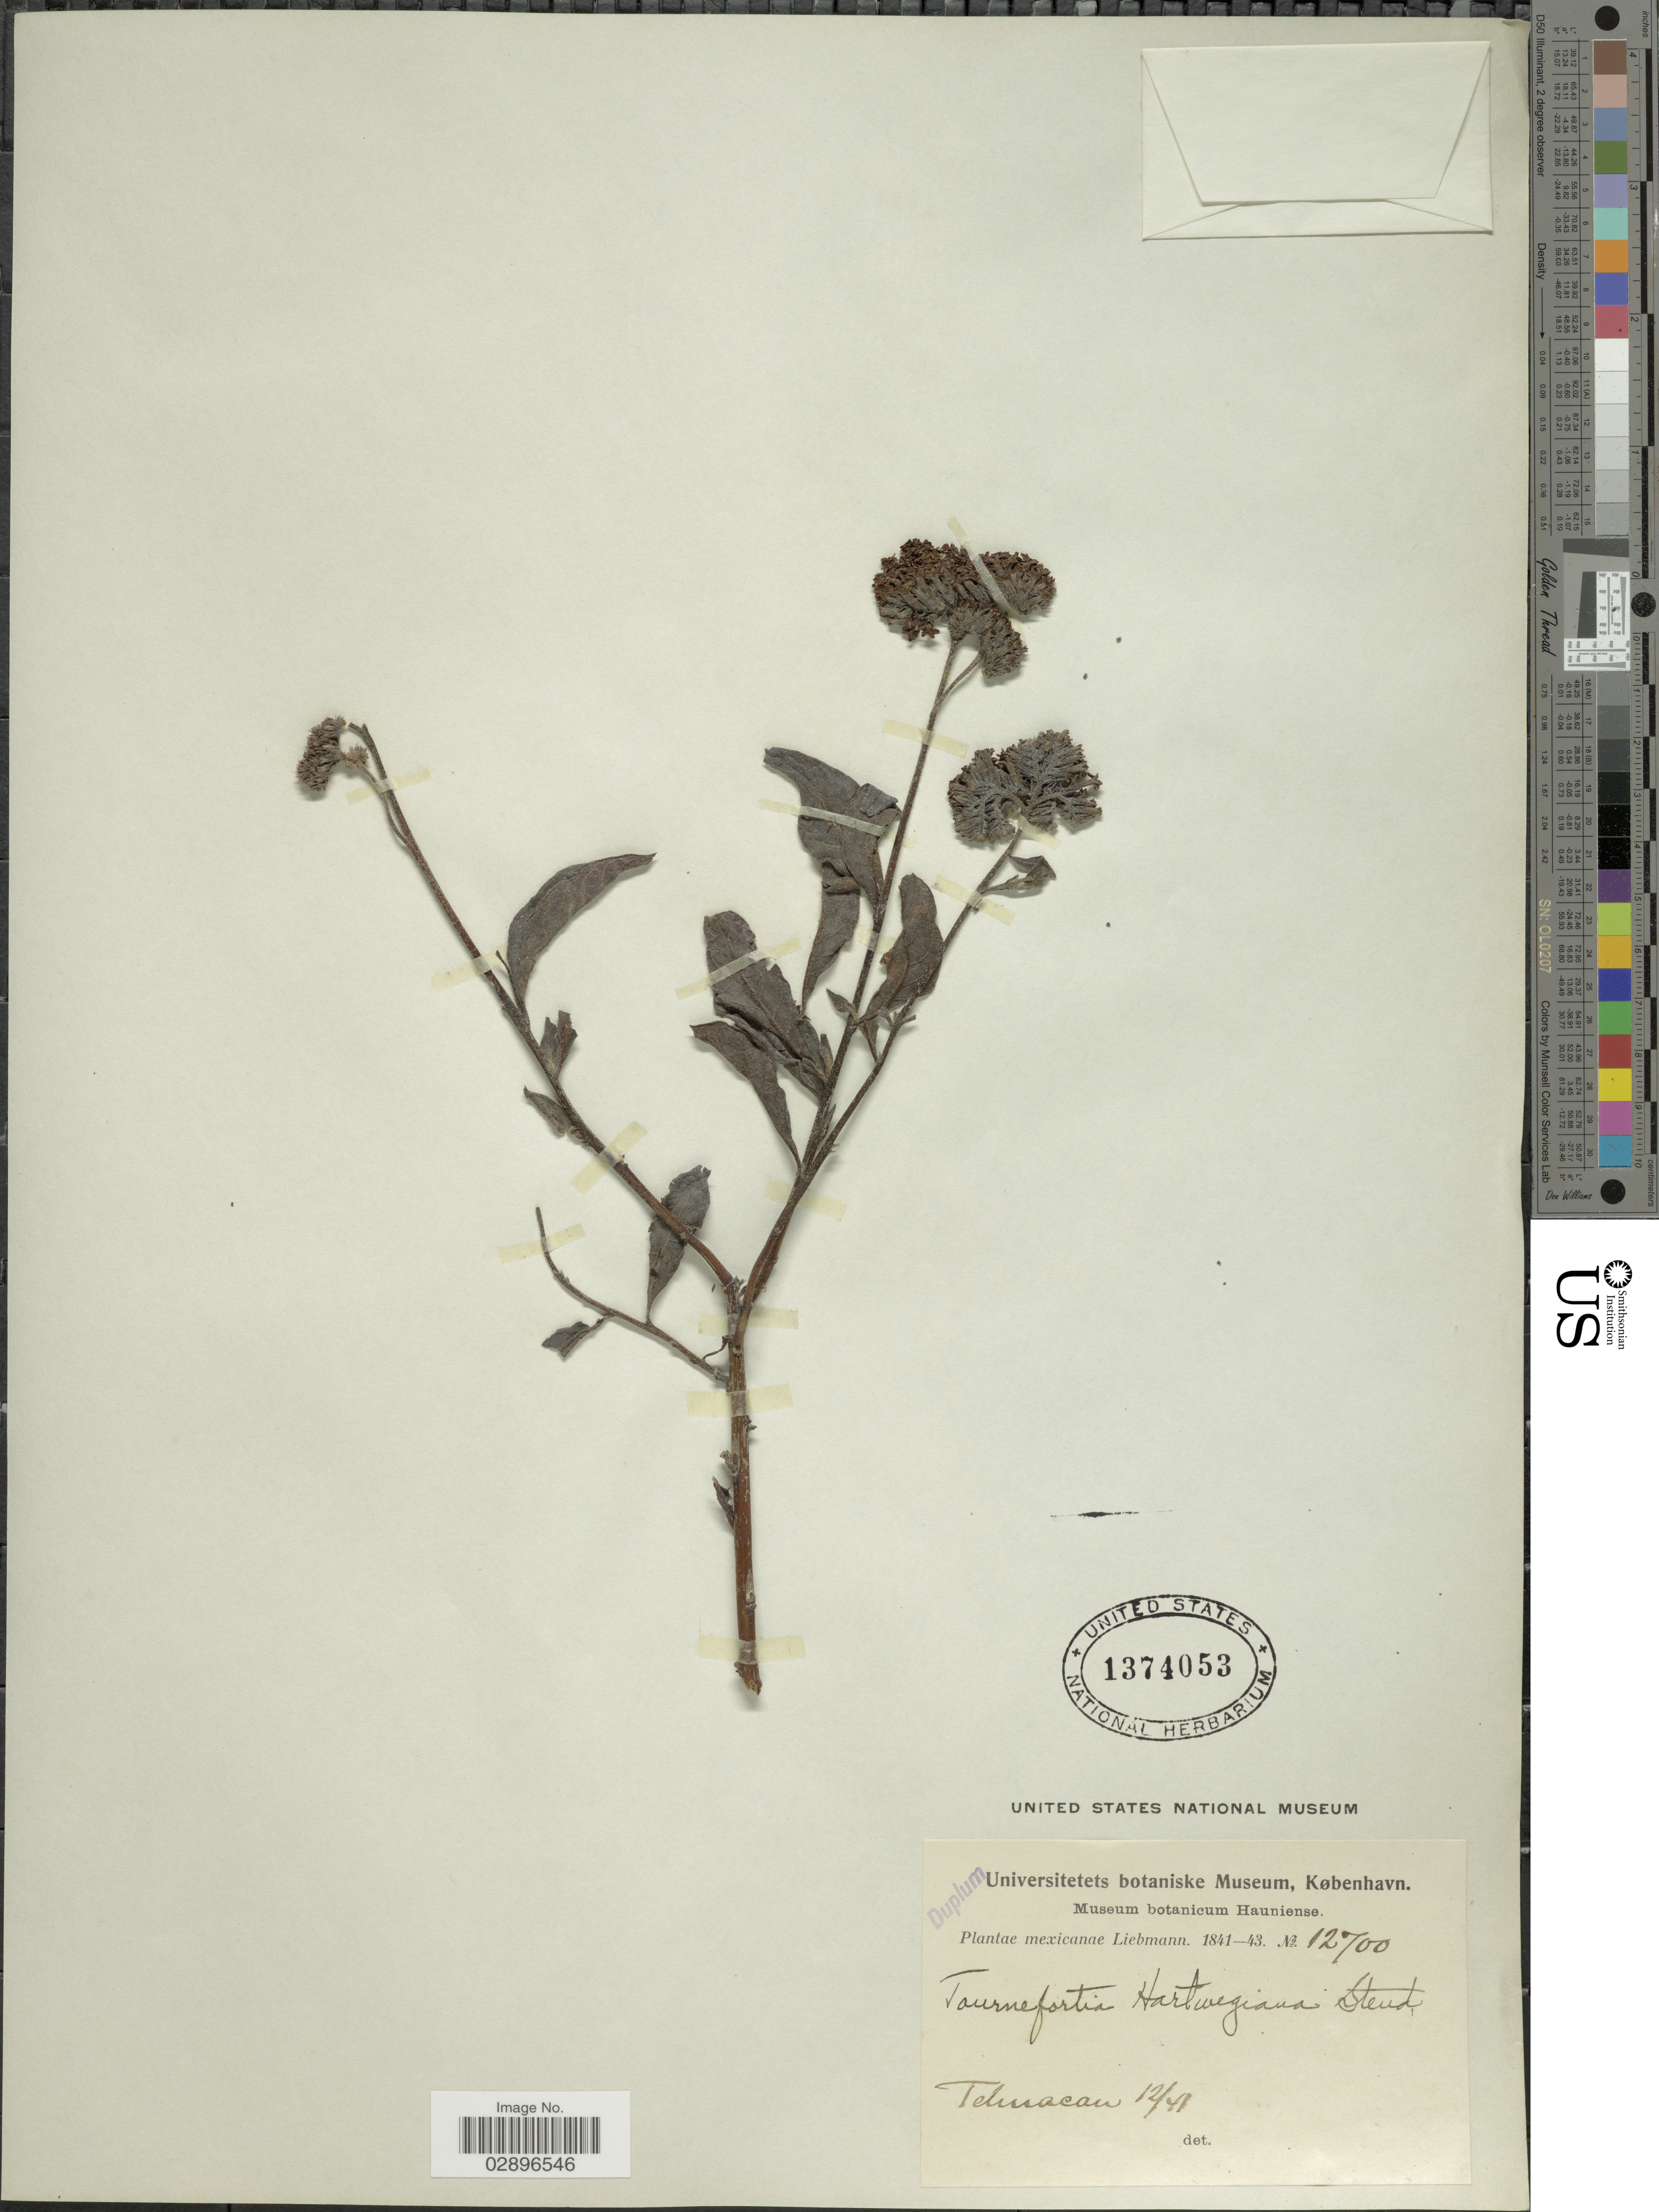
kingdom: Plantae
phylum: Tracheophyta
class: Magnoliopsida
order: Boraginales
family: Heliotropiaceae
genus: Tournefortia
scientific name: Tournefortia hartwegiana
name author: Steud.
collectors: Liebmann, --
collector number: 12700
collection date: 1841-12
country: Mexico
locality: Tehuacan.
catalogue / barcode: US 1374053